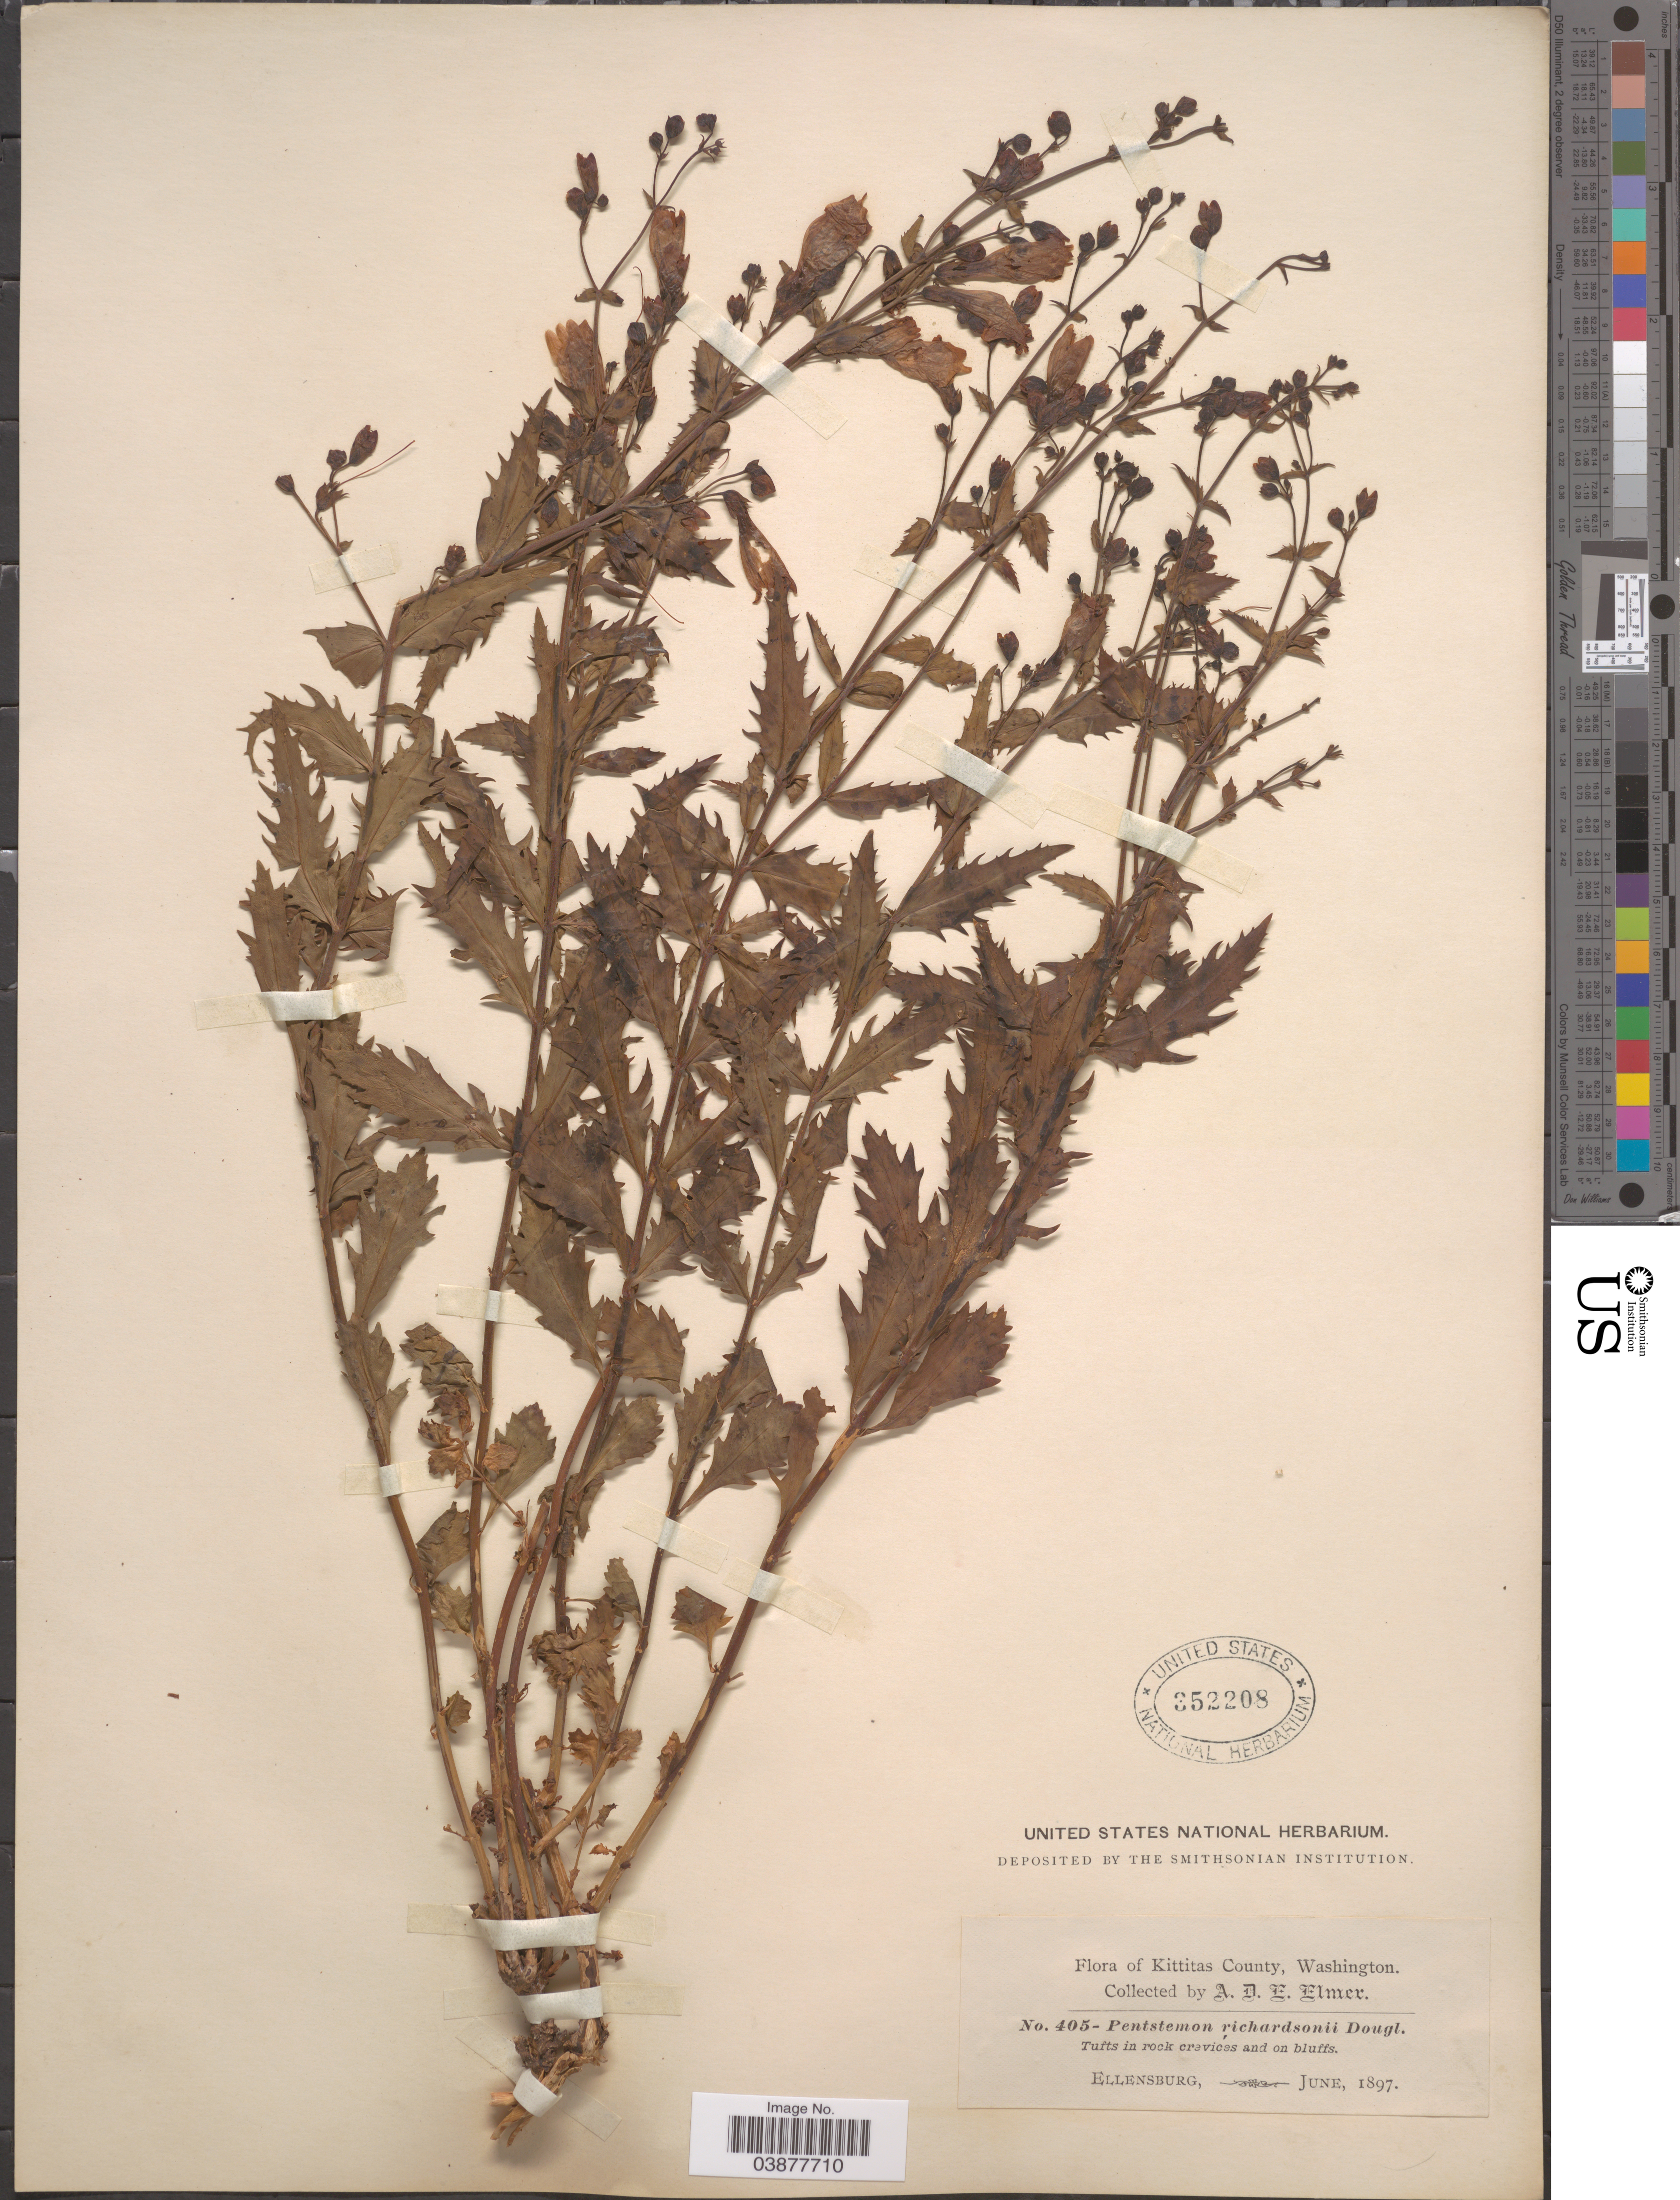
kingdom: Plantae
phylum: Tracheophyta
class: Magnoliopsida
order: Lamiales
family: Plantaginaceae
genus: Penstemon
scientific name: Penstemon richardsonii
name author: Douglas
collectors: A. D. E. Elmer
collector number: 405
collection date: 1897-06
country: United States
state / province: Washington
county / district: Kittitas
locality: Kittitas County. Ellensburg.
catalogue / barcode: US 352208